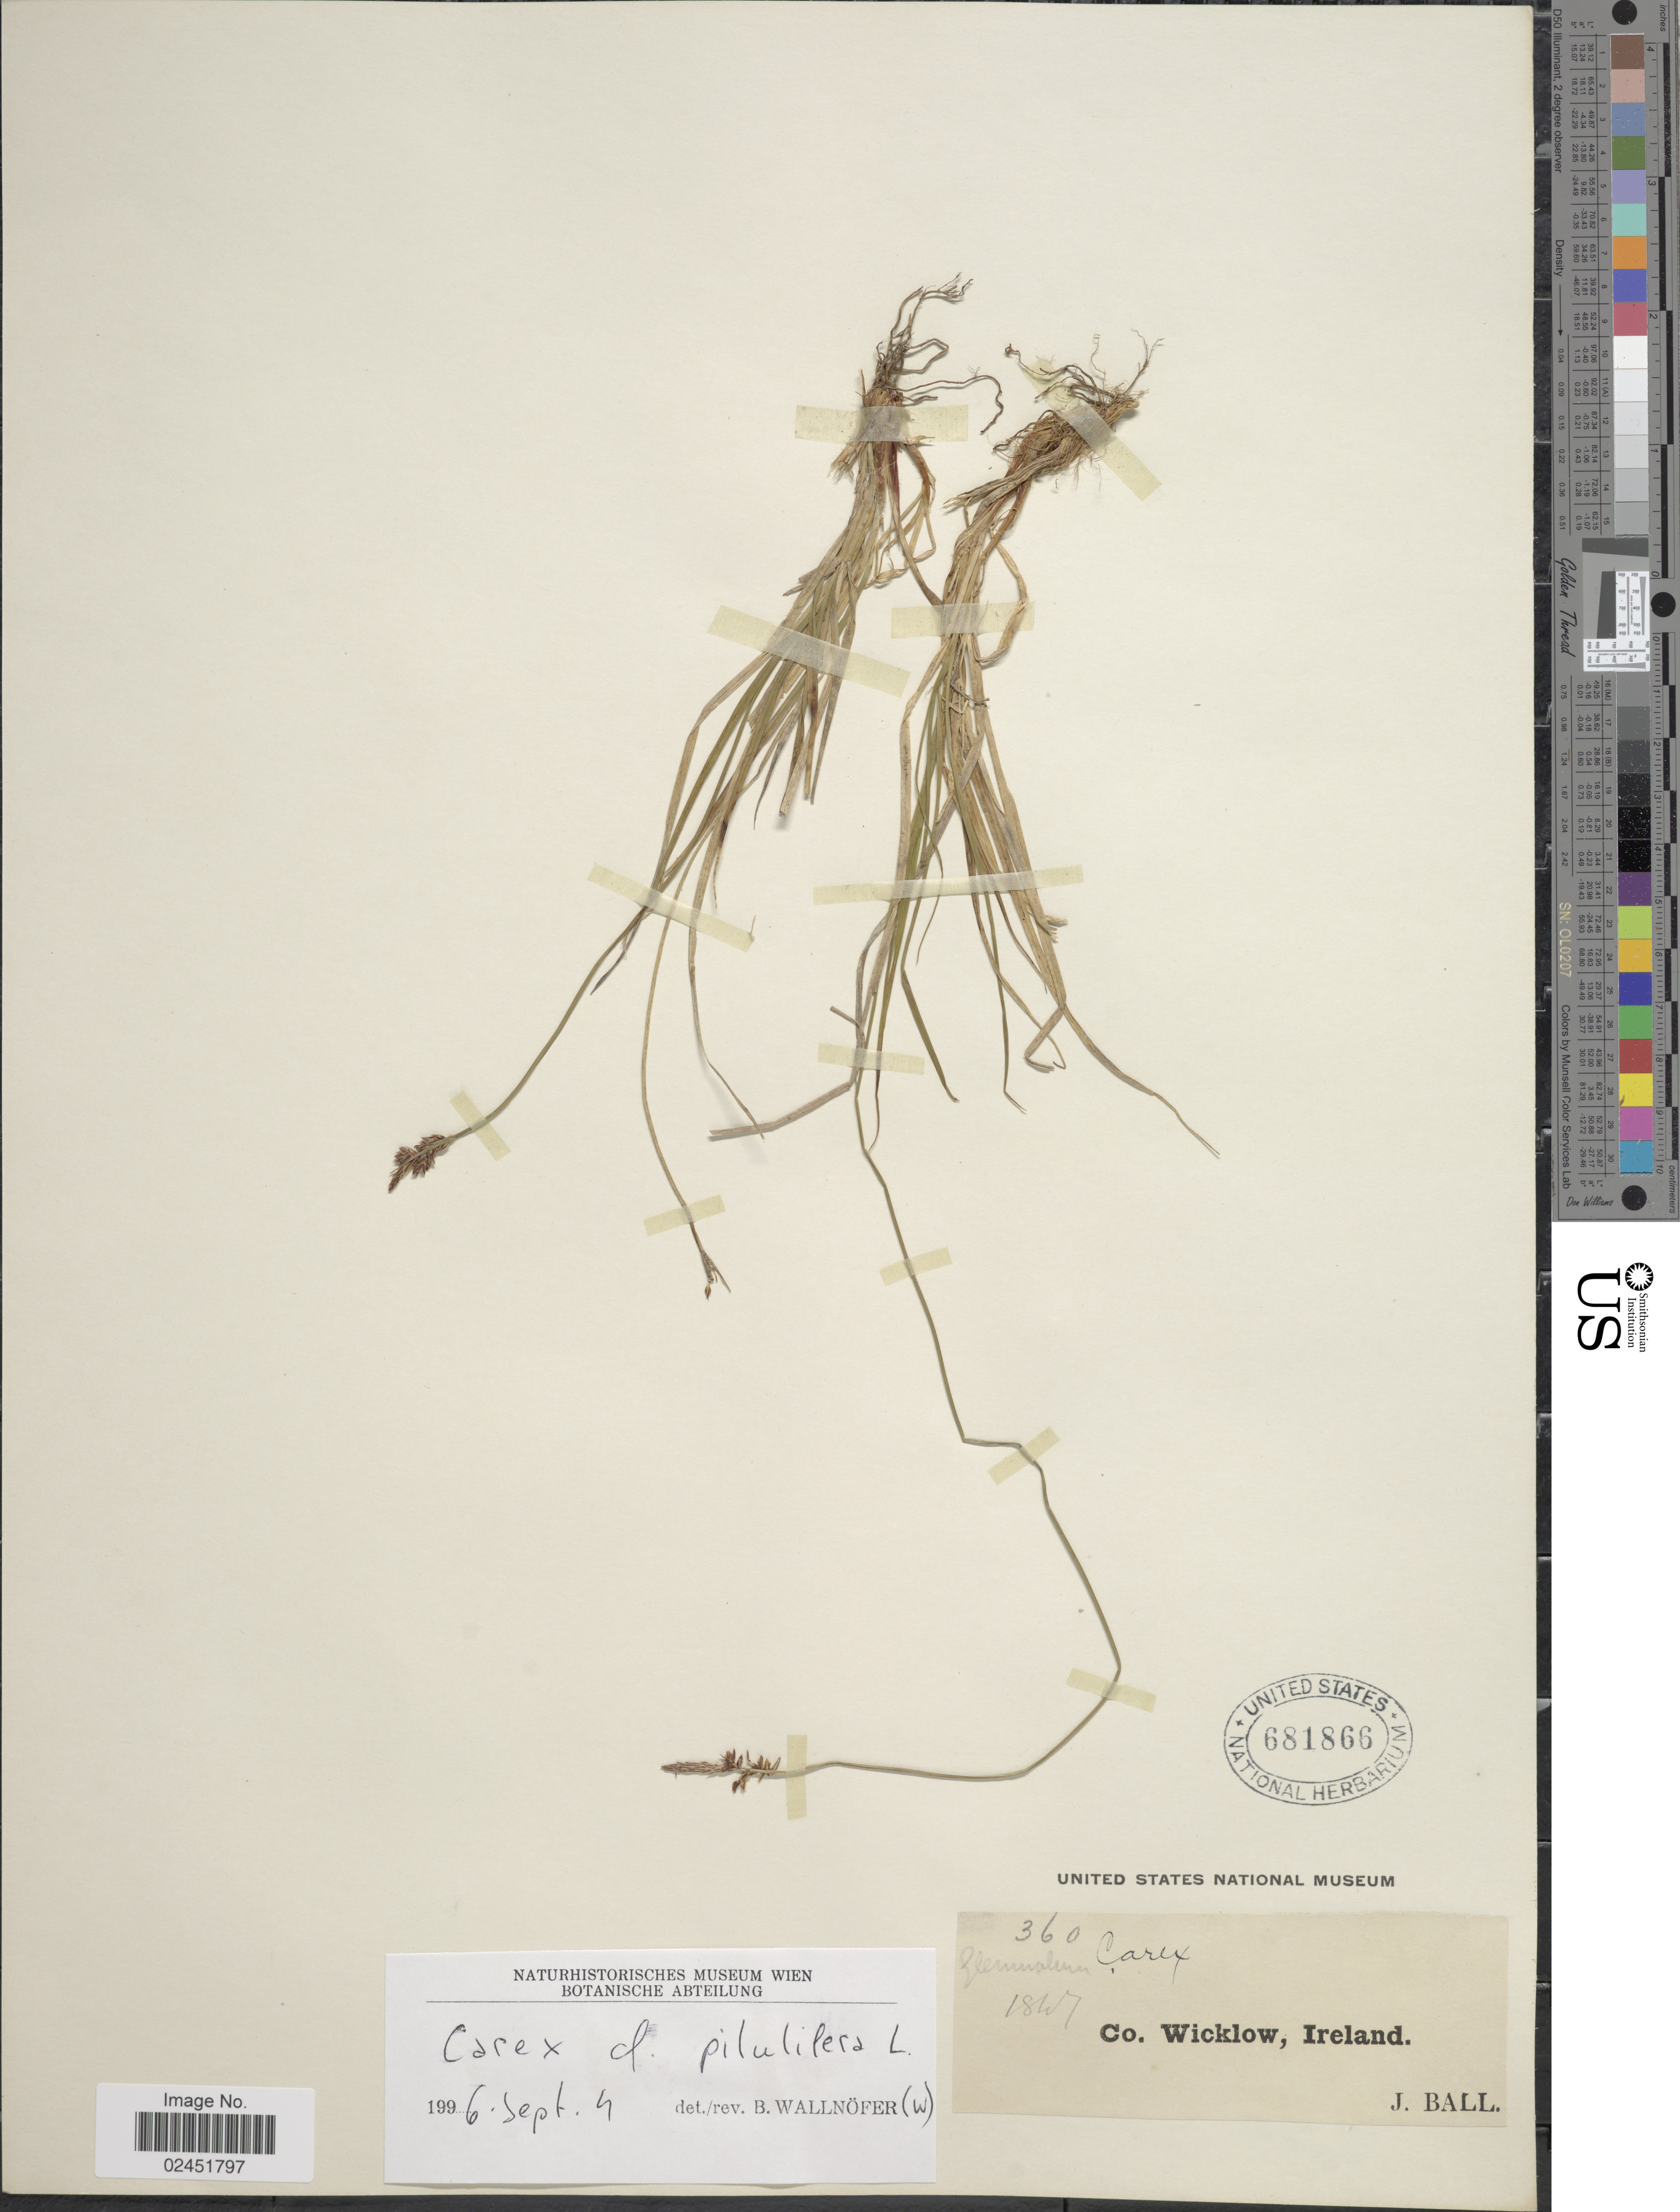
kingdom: Plantae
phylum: Tracheophyta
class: Liliopsida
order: Poales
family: Cyperaceae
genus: Carex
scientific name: Carex pilulifera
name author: L.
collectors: J. Ball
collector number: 360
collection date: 1867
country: Ireland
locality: Co. Wicklow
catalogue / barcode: US 681866